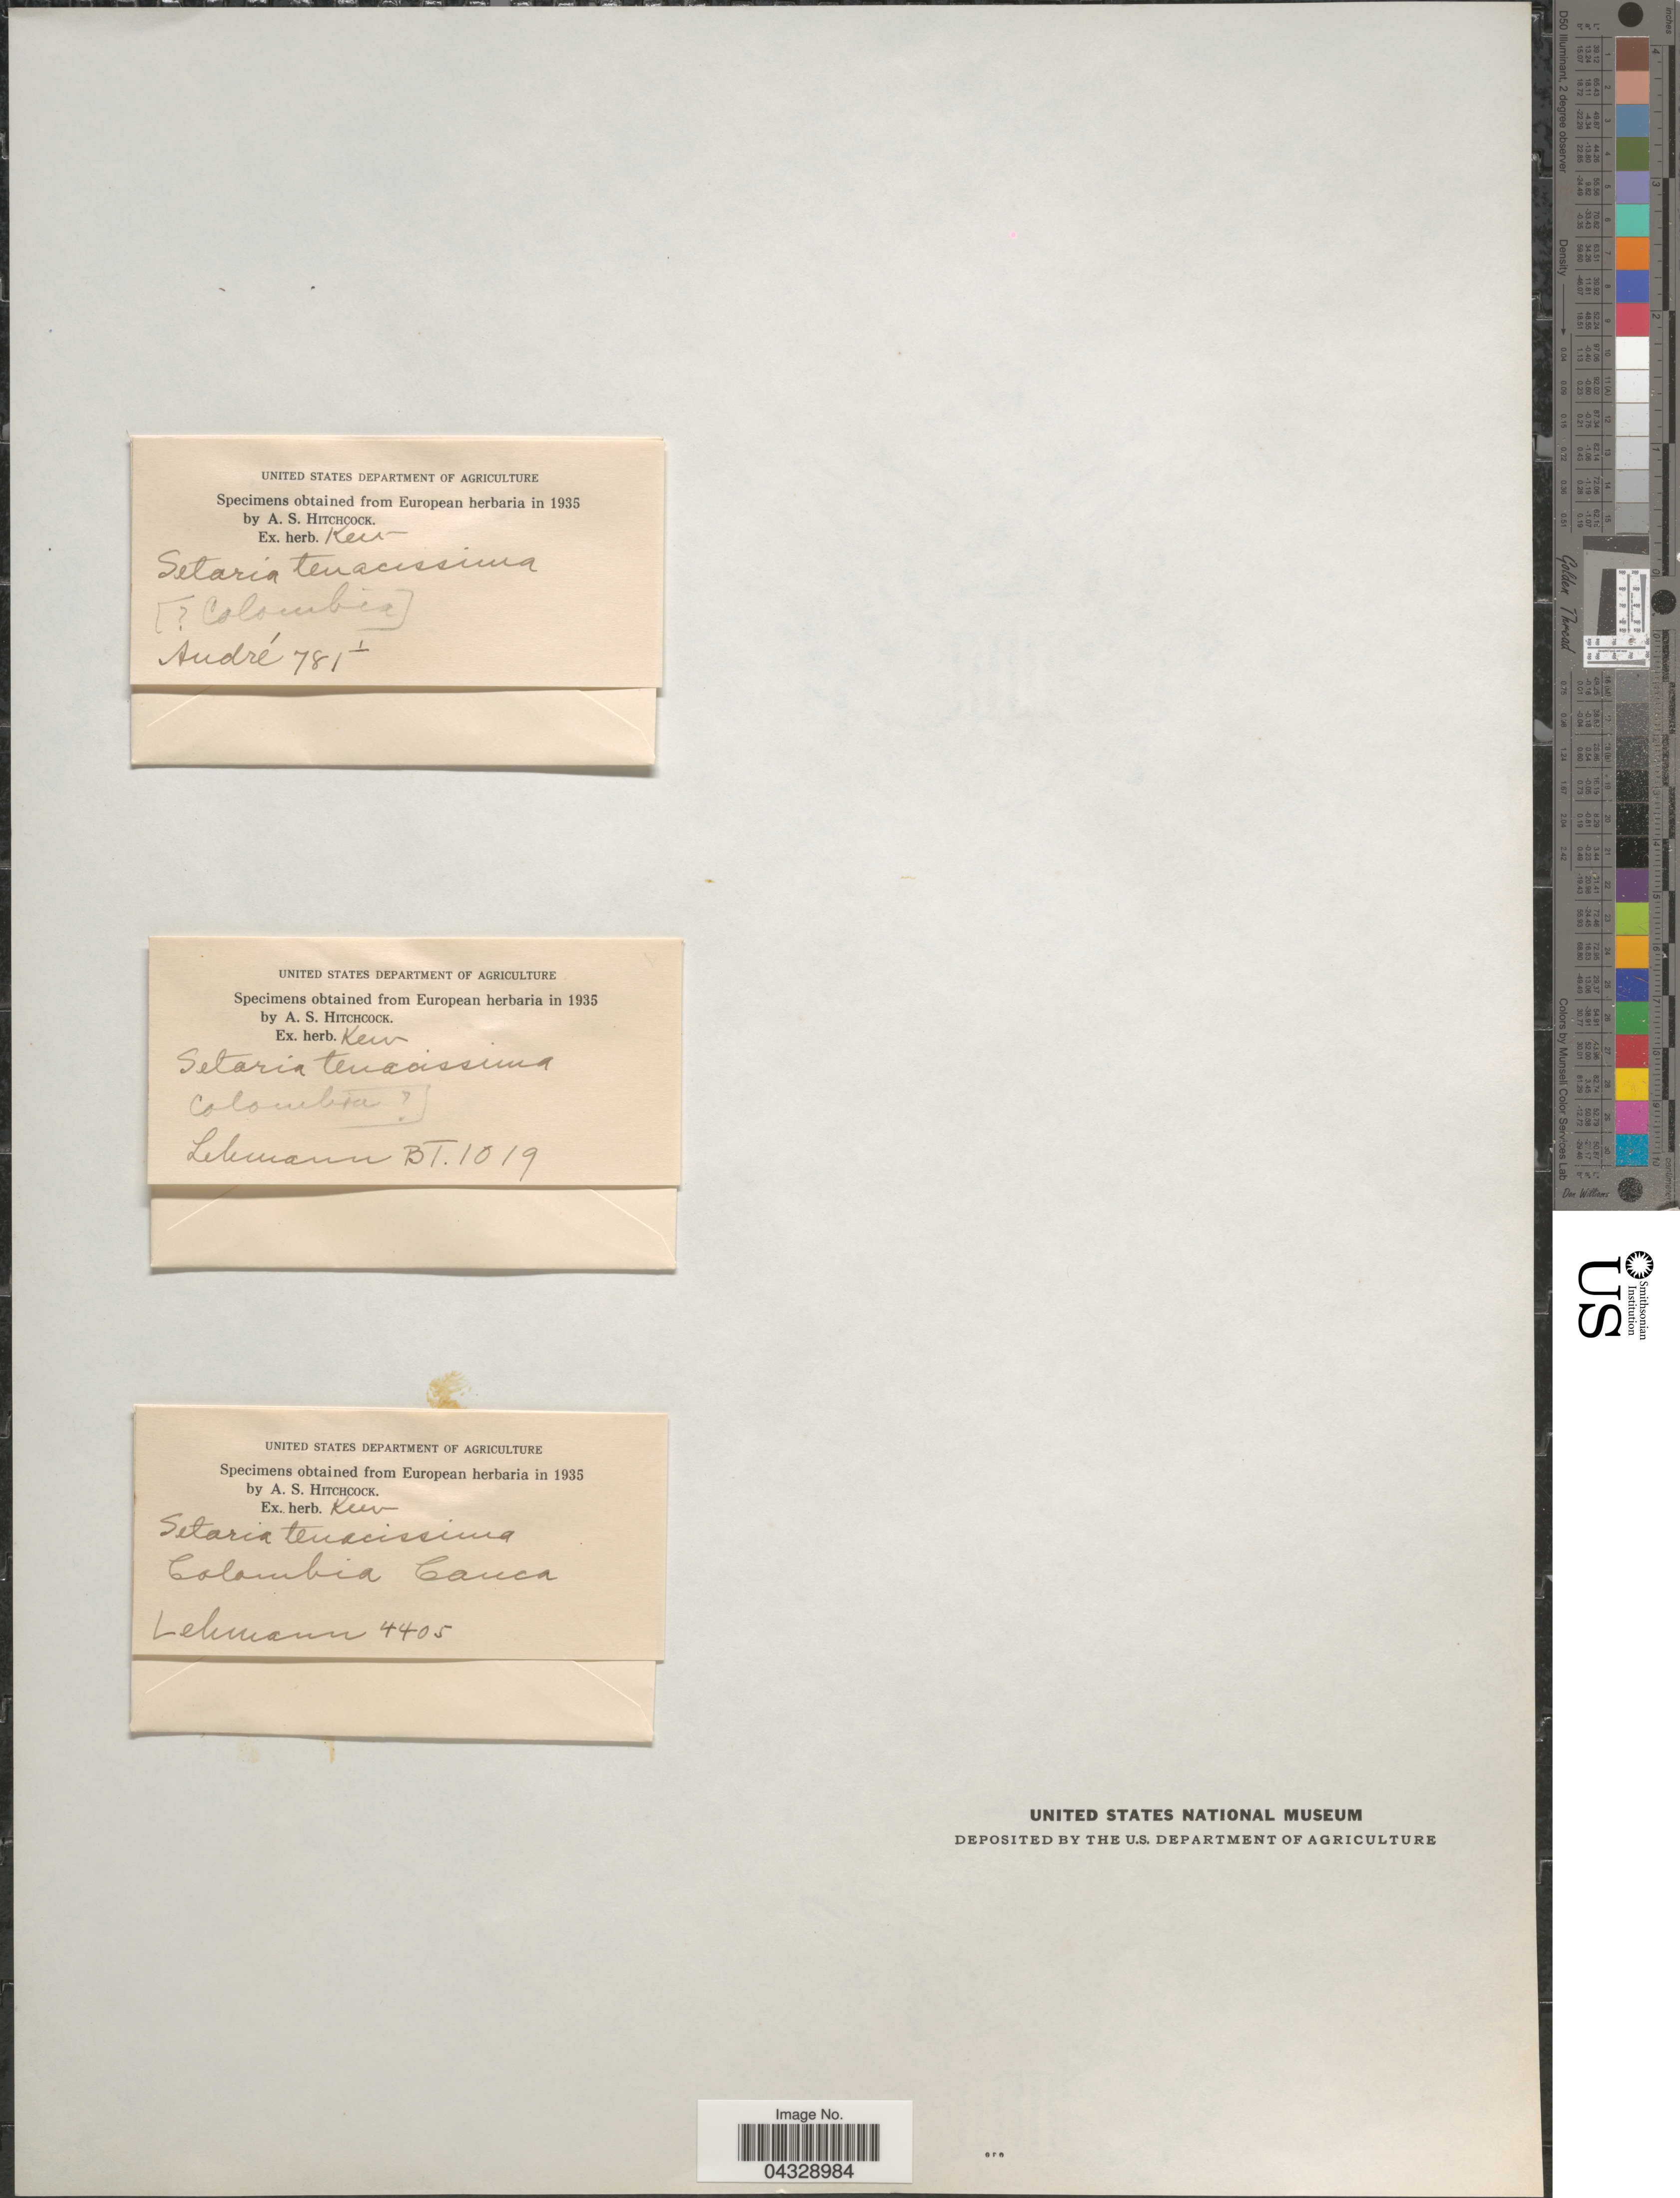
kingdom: Plantae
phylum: Tracheophyta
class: Liliopsida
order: Poales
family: Poaceae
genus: Setaria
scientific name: Setaria tenacissima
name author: Schrad. ex Schult.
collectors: -. Lehmann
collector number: BT1019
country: Colombia